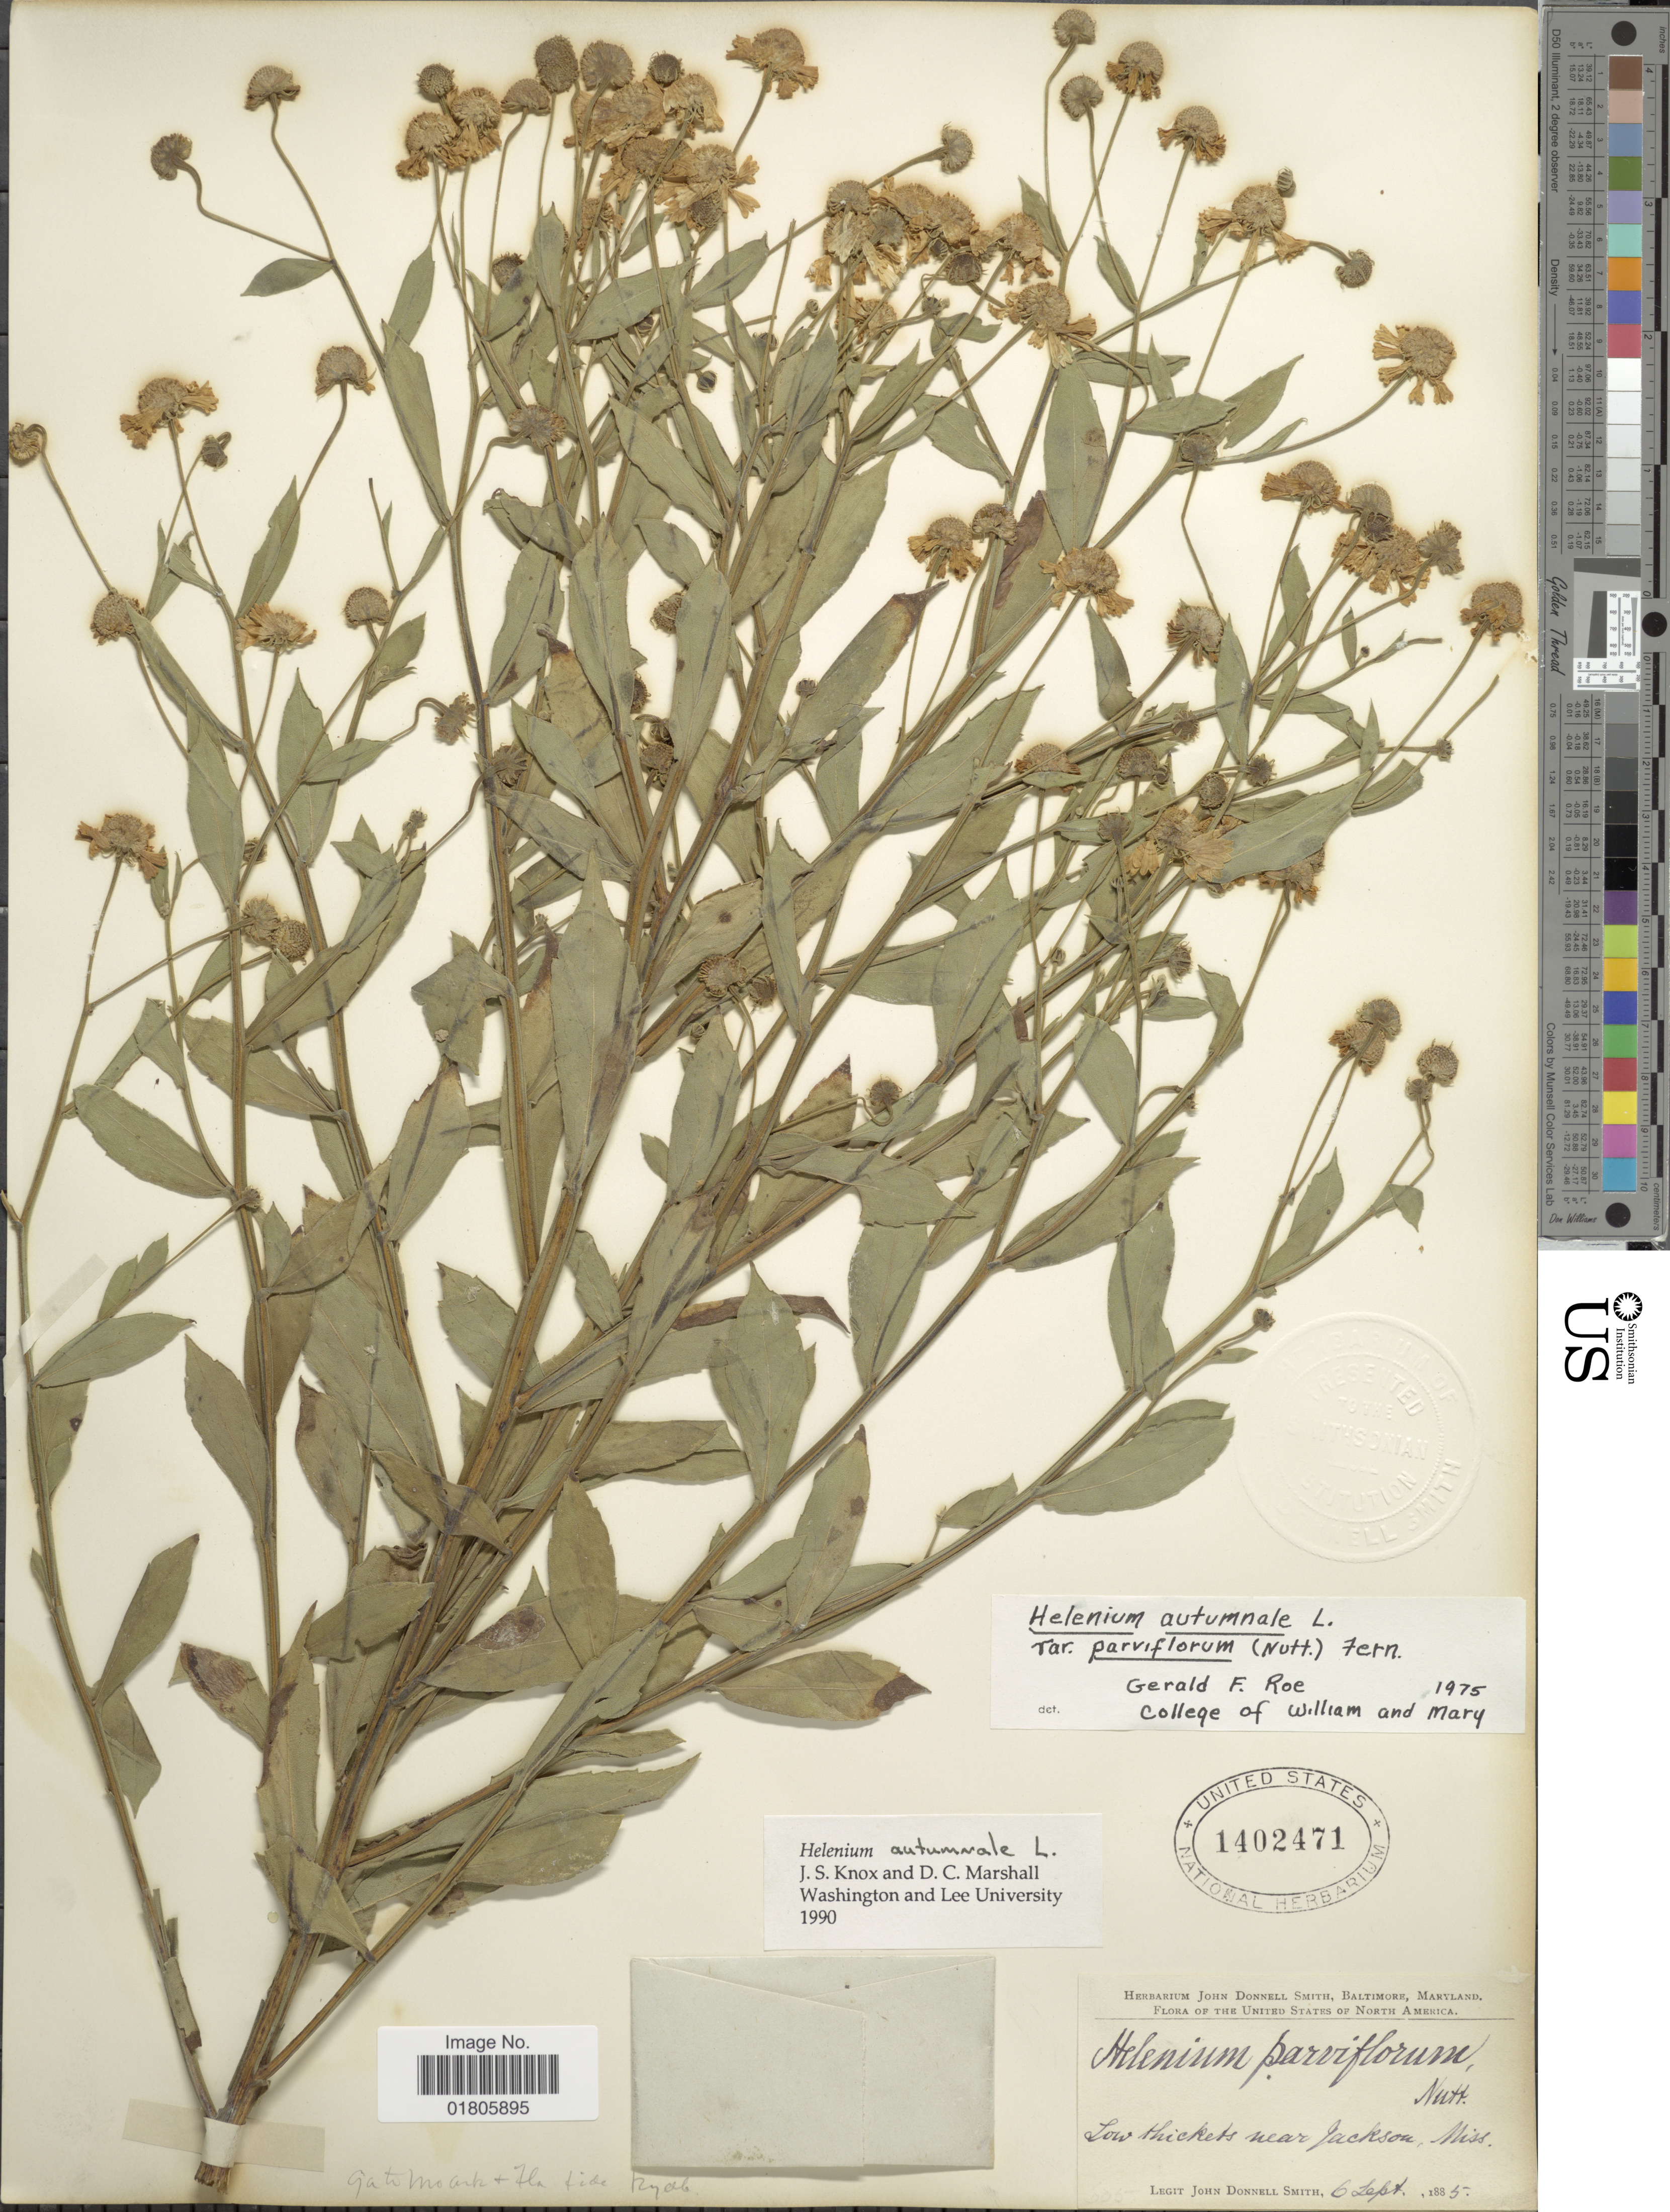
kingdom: Plantae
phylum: Tracheophyta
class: Magnoliopsida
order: Asterales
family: Asteraceae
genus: Helenium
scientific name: Helenium autumnale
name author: L.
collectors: J. Donnell Smith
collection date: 1885-09-06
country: United States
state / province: Mississippi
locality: Near Jackson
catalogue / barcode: US 1402471